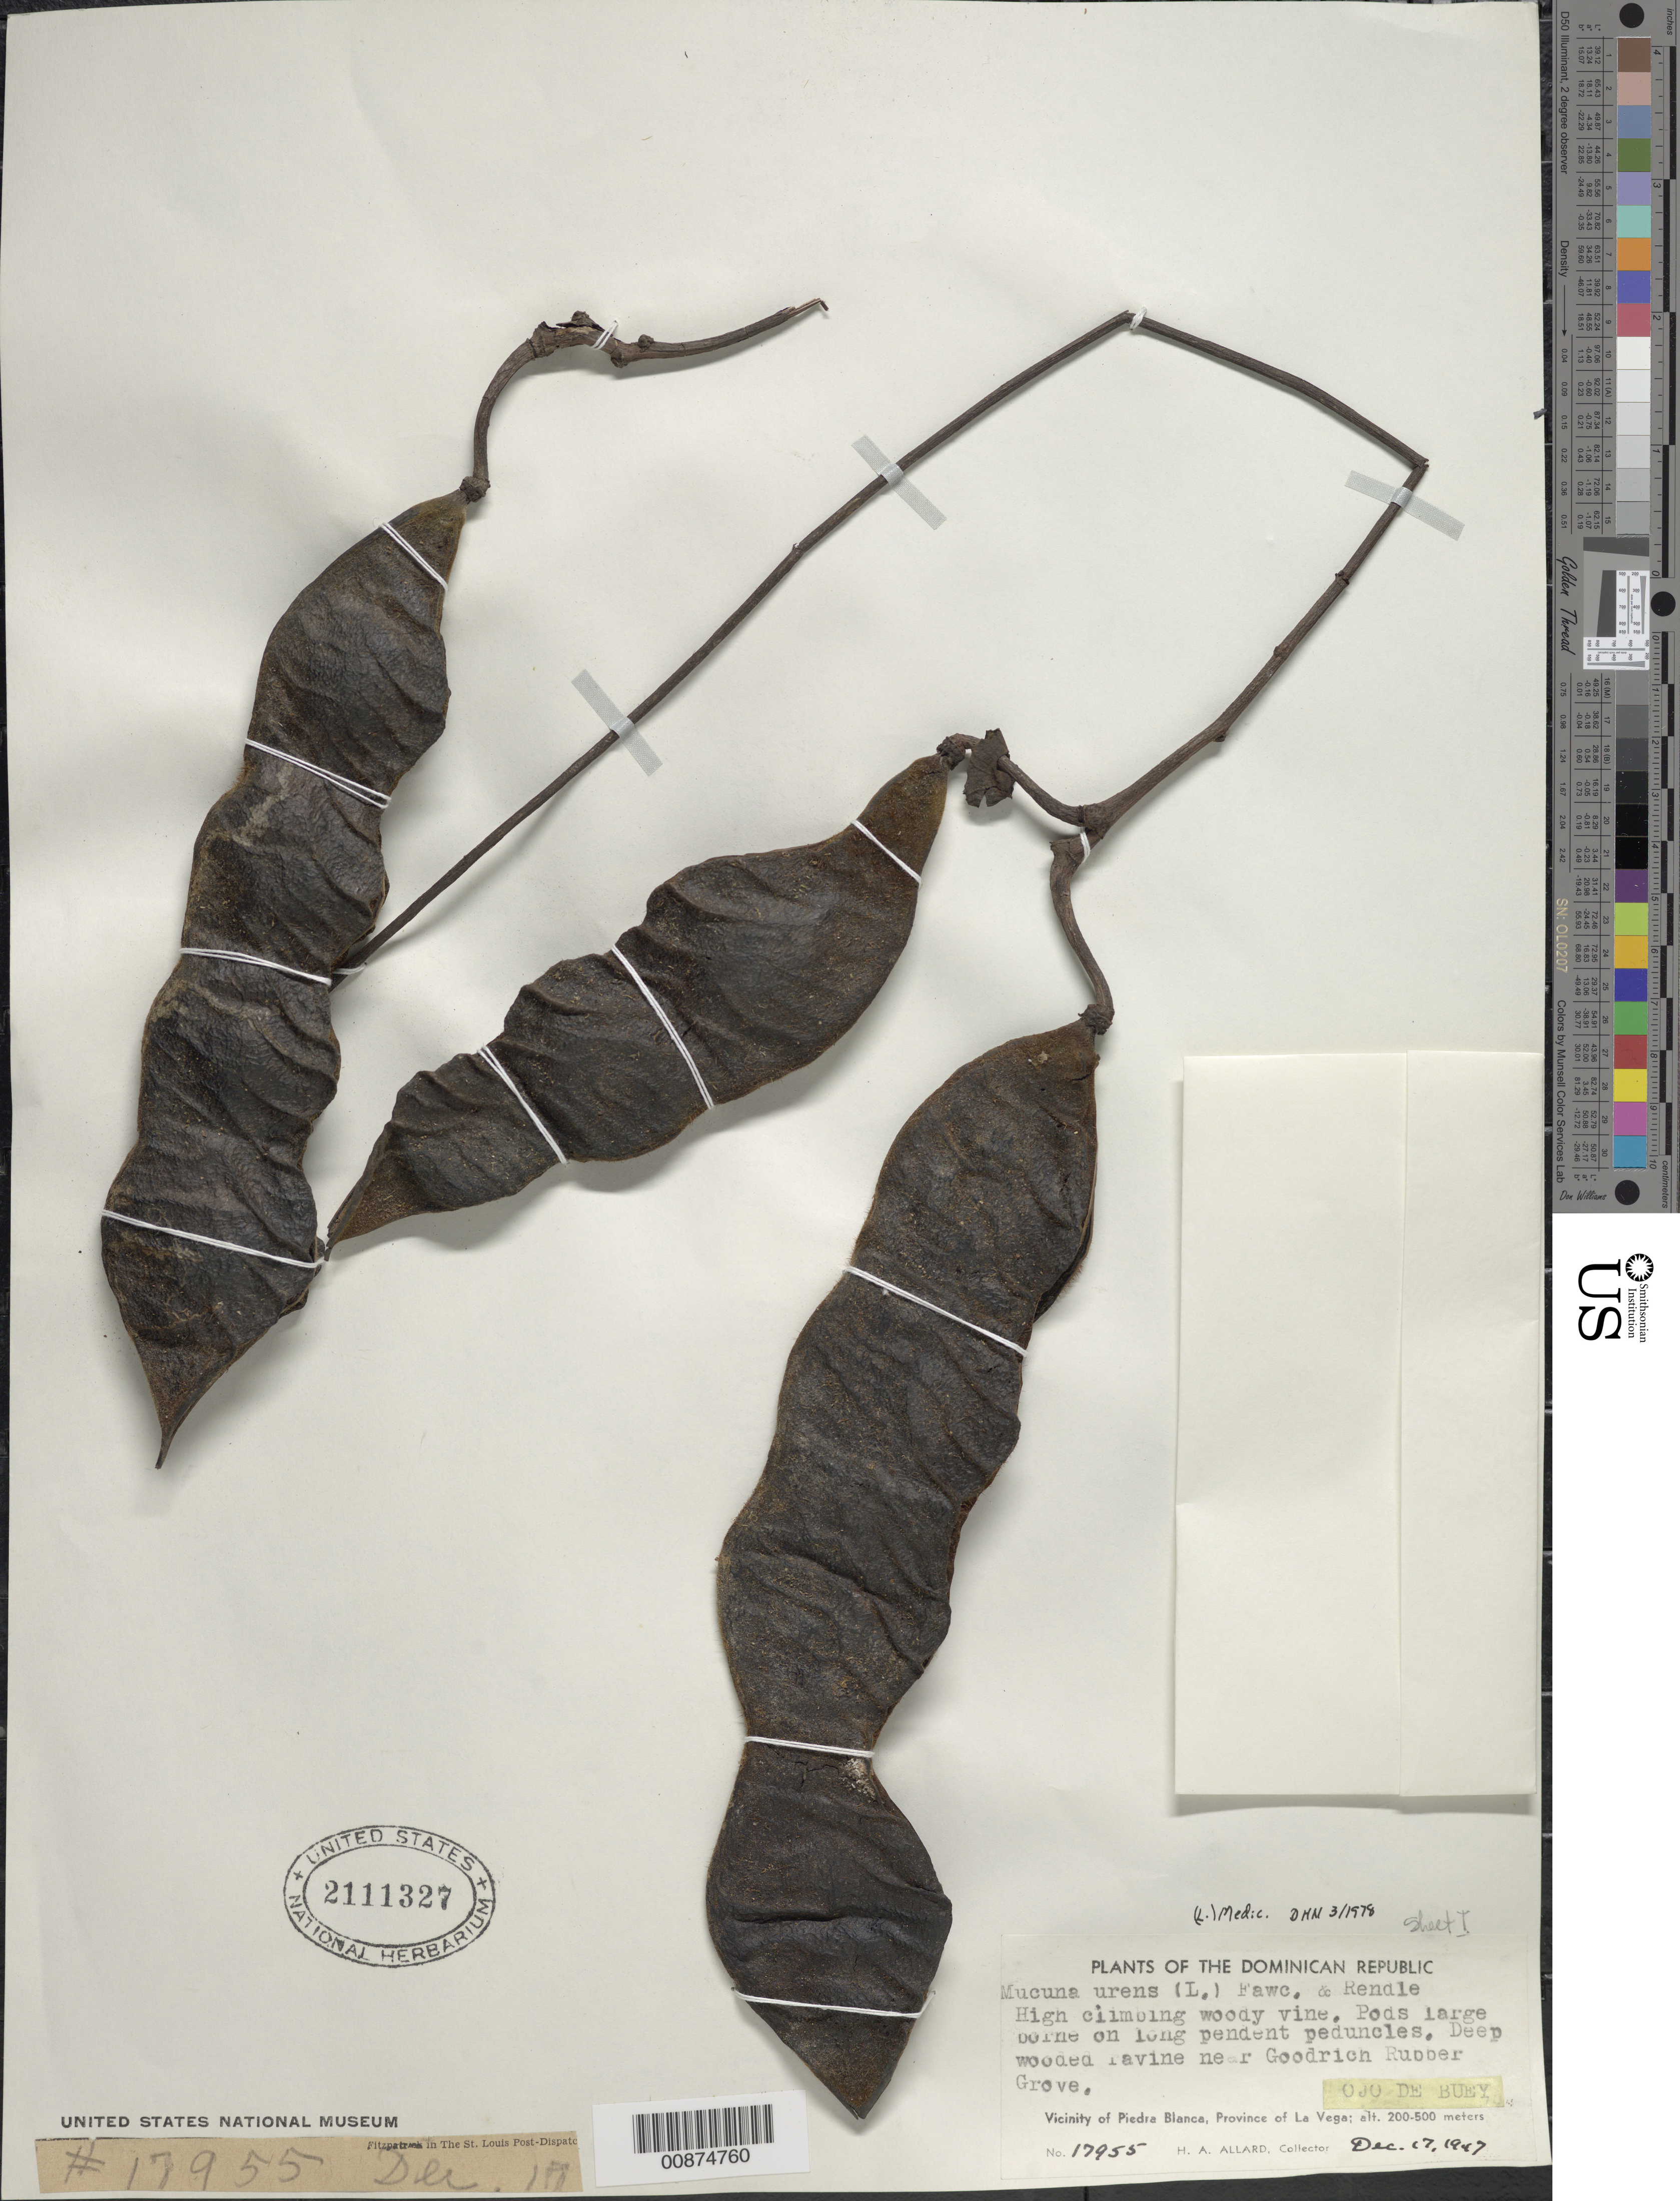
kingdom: Plantae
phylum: Tracheophyta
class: Magnoliopsida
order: Fabales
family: Fabaceae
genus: Mucuna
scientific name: Mucuna urens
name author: (L.) Medik.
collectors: H. A. Allard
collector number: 17955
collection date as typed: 17 Dec 1947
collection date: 1947-12-17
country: Dominican Republic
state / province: La Vega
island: Hispaniola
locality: Near Goodrich Rubber Grove. Vicinity of Piedra Blanca.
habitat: Deep wooded ravine.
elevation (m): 200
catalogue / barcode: US 2111327